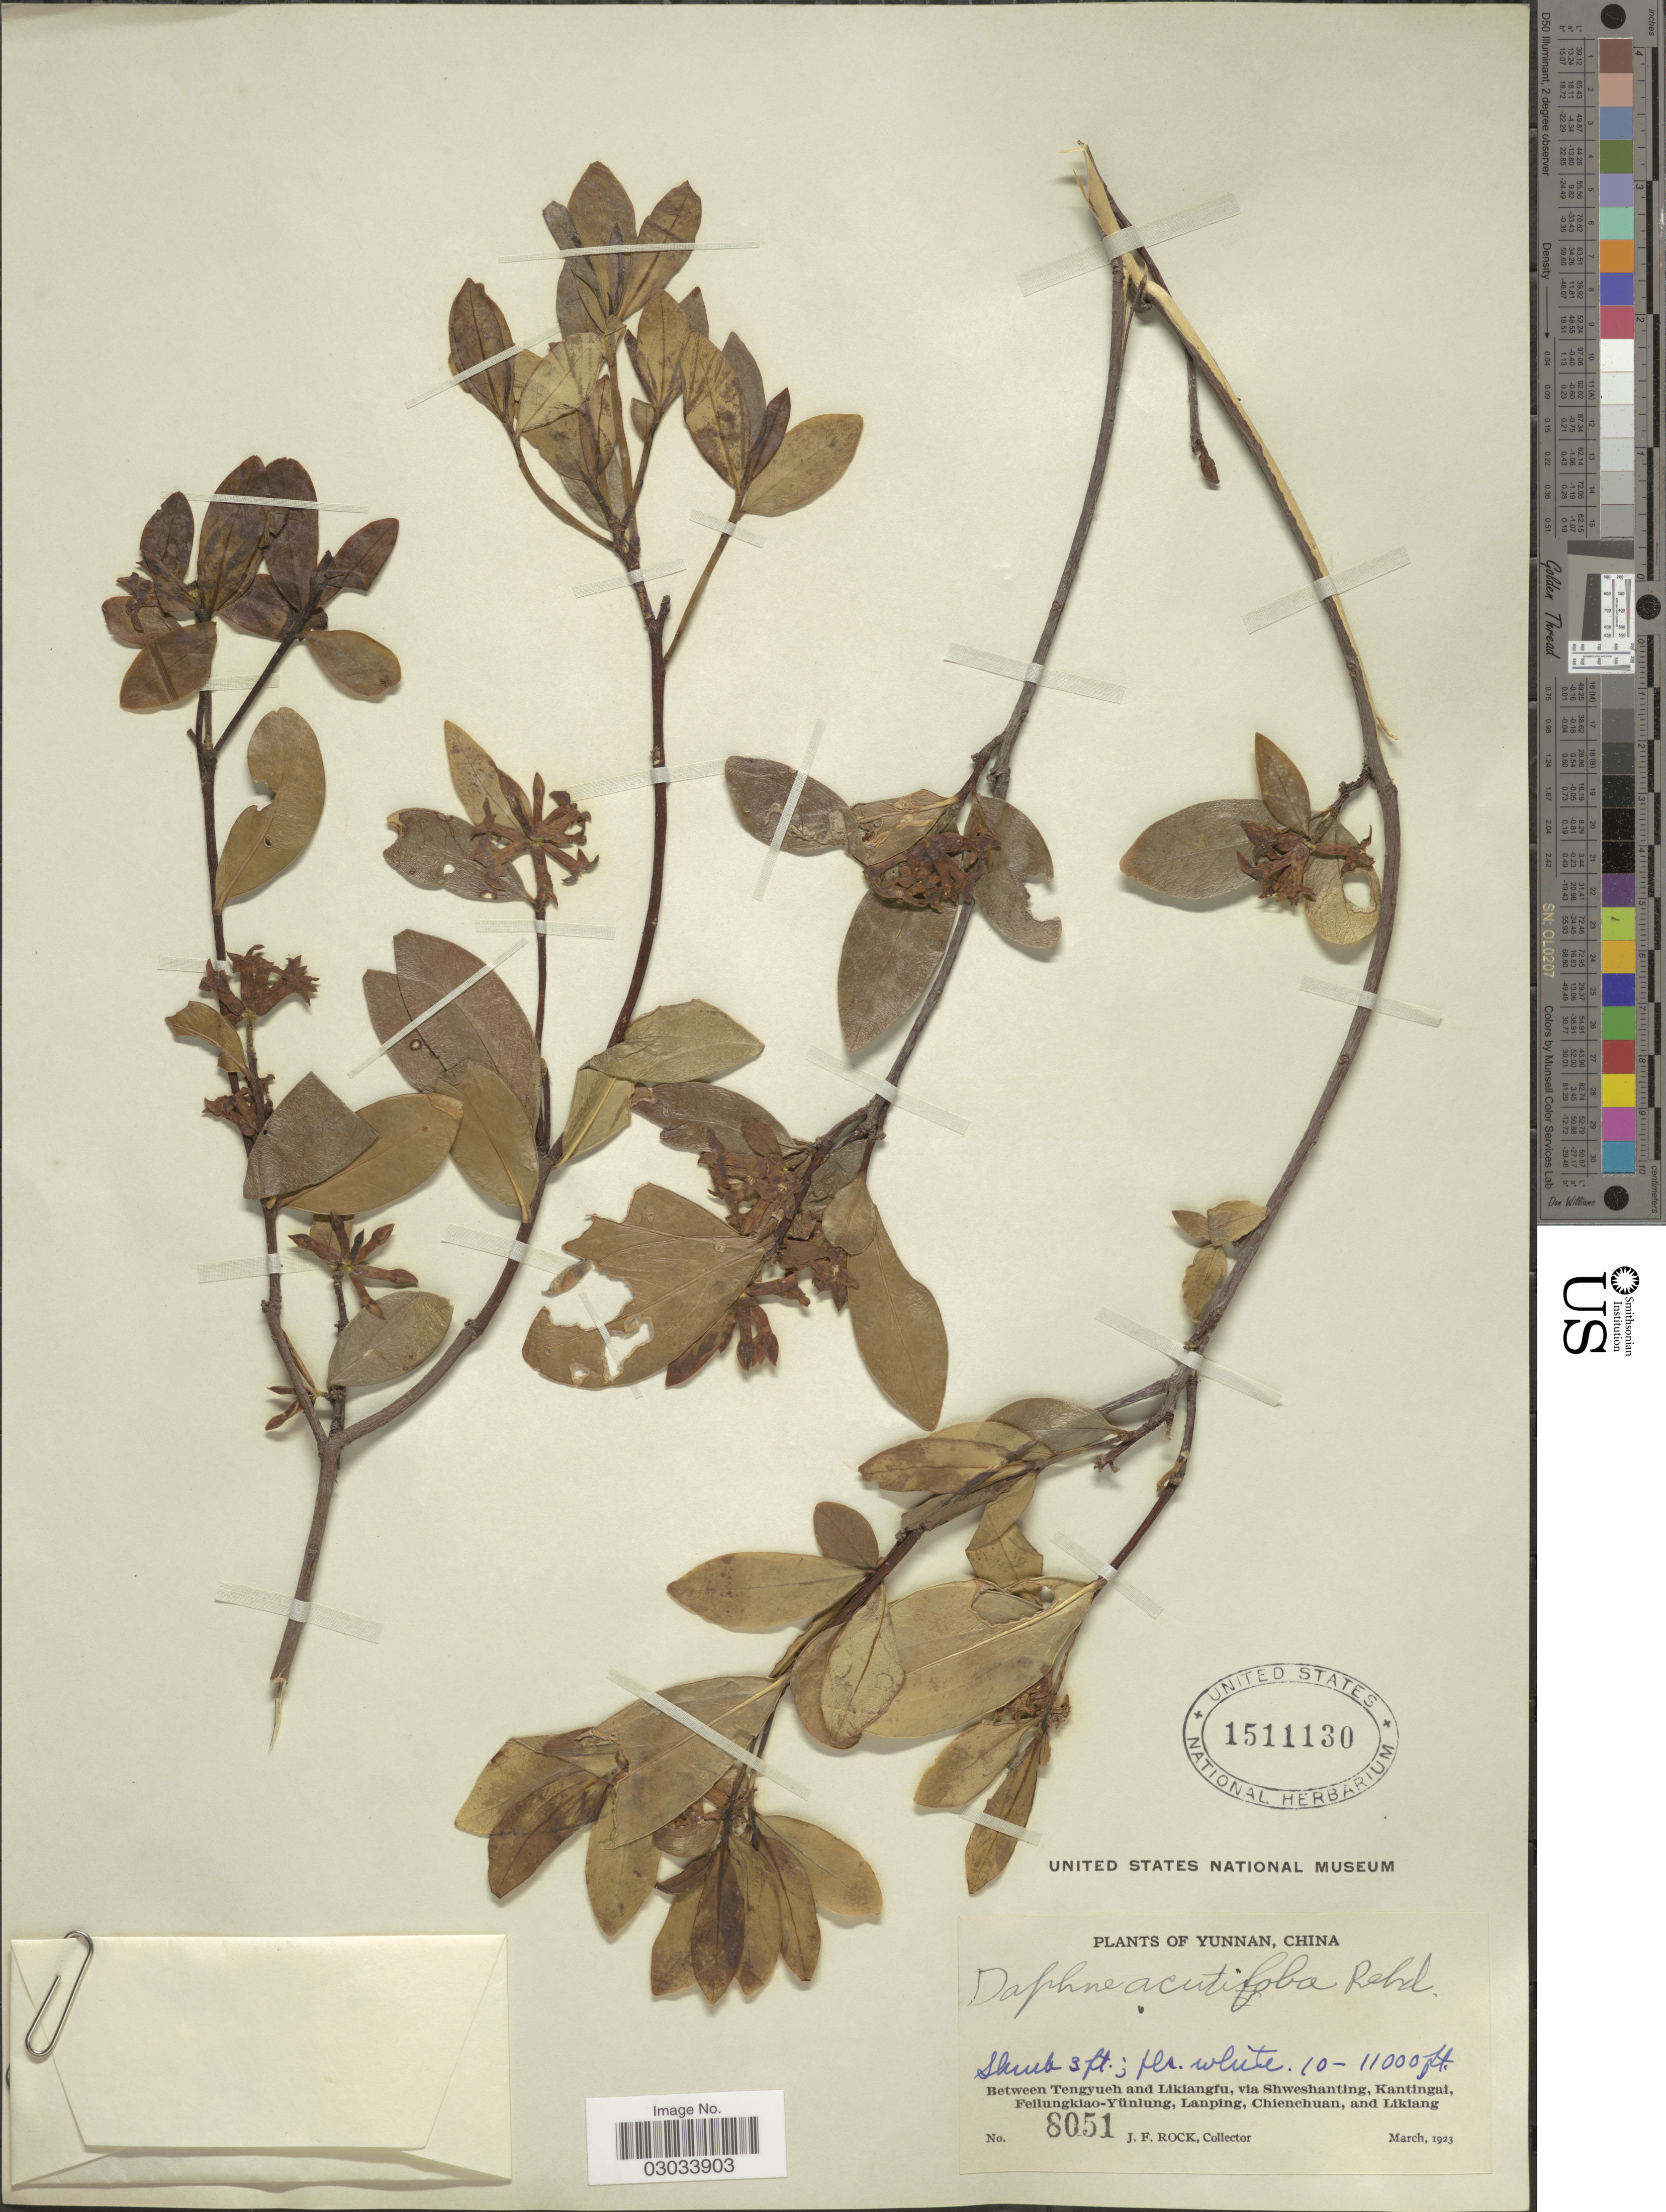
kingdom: Plantae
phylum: Tracheophyta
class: Magnoliopsida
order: Malvales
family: Thymelaeaceae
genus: Daphne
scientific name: Daphne acutiloba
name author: Rehder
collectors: J. Rock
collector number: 8051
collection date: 1923-03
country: China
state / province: Yunnan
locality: Between Tengyueh and Likiangfu, via Shweshanting, Kantingai, Feilungkiao-Yünlung, Lanping, Chienchuan, and Likiang.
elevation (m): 3048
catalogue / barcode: US 1511130